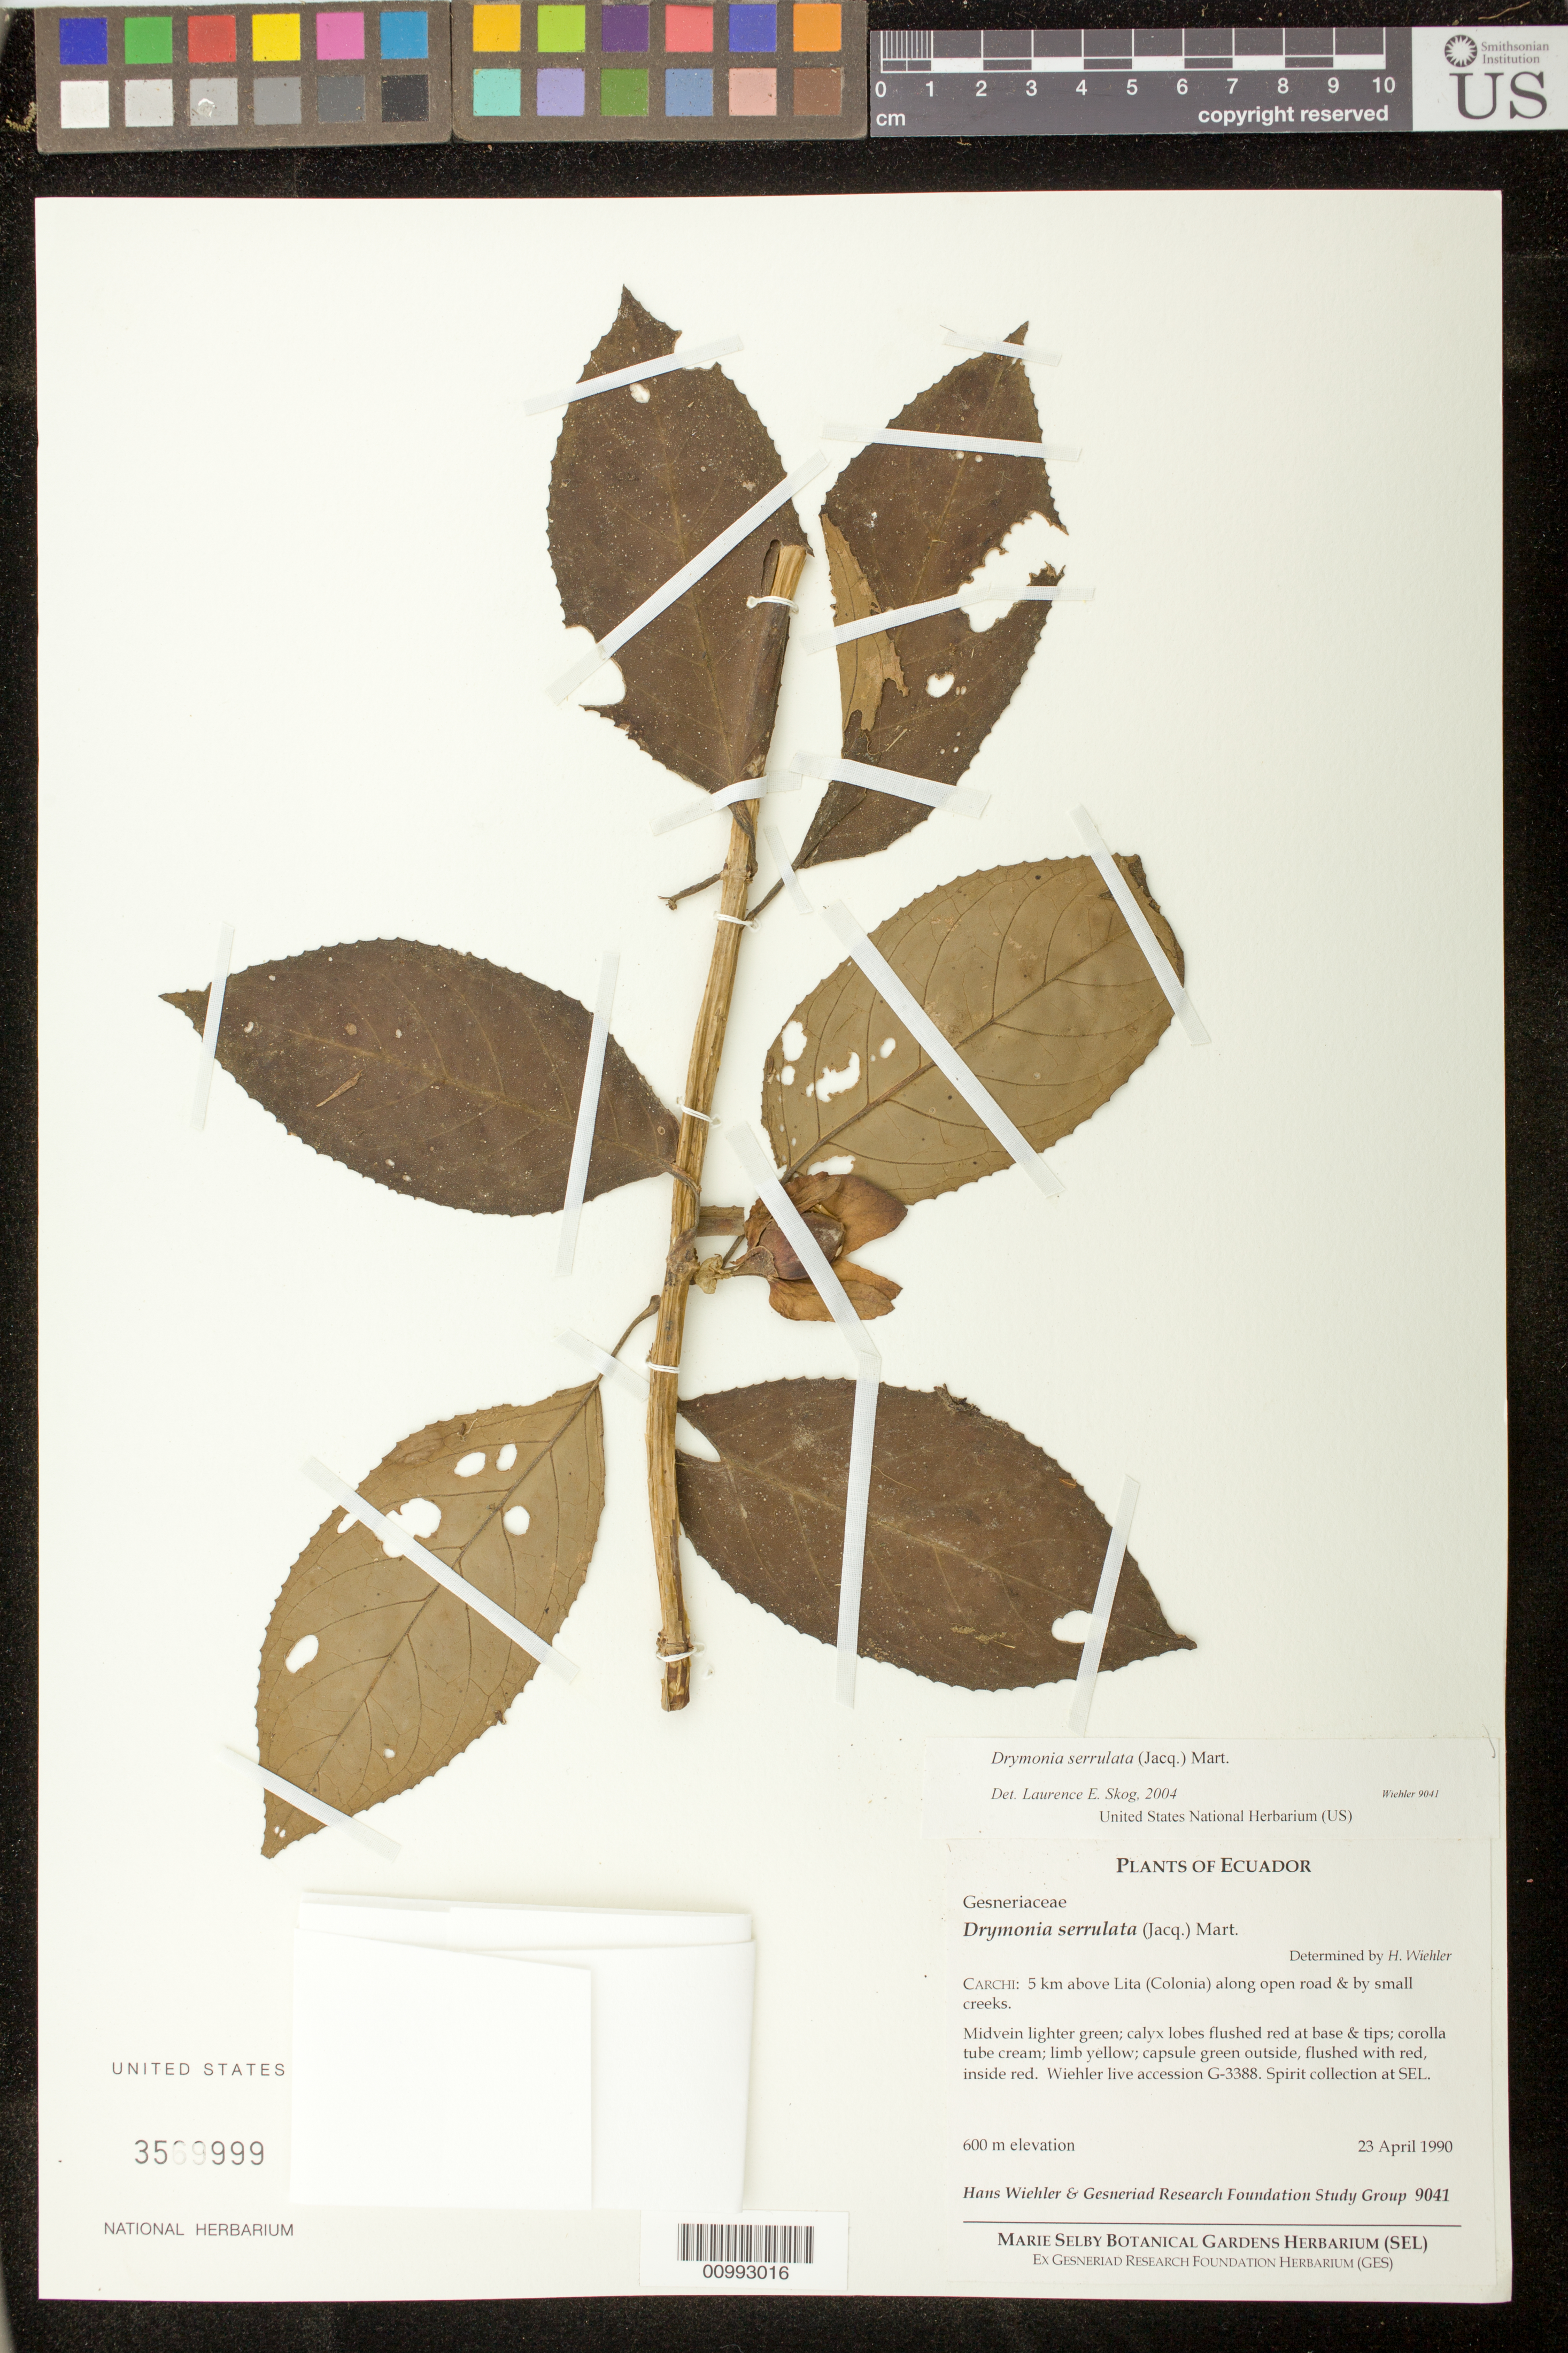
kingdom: Plantae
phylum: Tracheophyta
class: Magnoliopsida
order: Lamiales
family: Gesneriaceae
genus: Drymonia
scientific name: Drymonia serrulata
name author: (Jacq.) Mart.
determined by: Skog, Laurence E.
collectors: H. J. Wiehler & GRF Study Group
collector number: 9041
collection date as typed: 23 Apr 1990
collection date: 1990-04-23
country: Ecuador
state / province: Carchi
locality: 5 km above Lita (Colonia) along open road & by small creeks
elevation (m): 600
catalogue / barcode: US 3569999